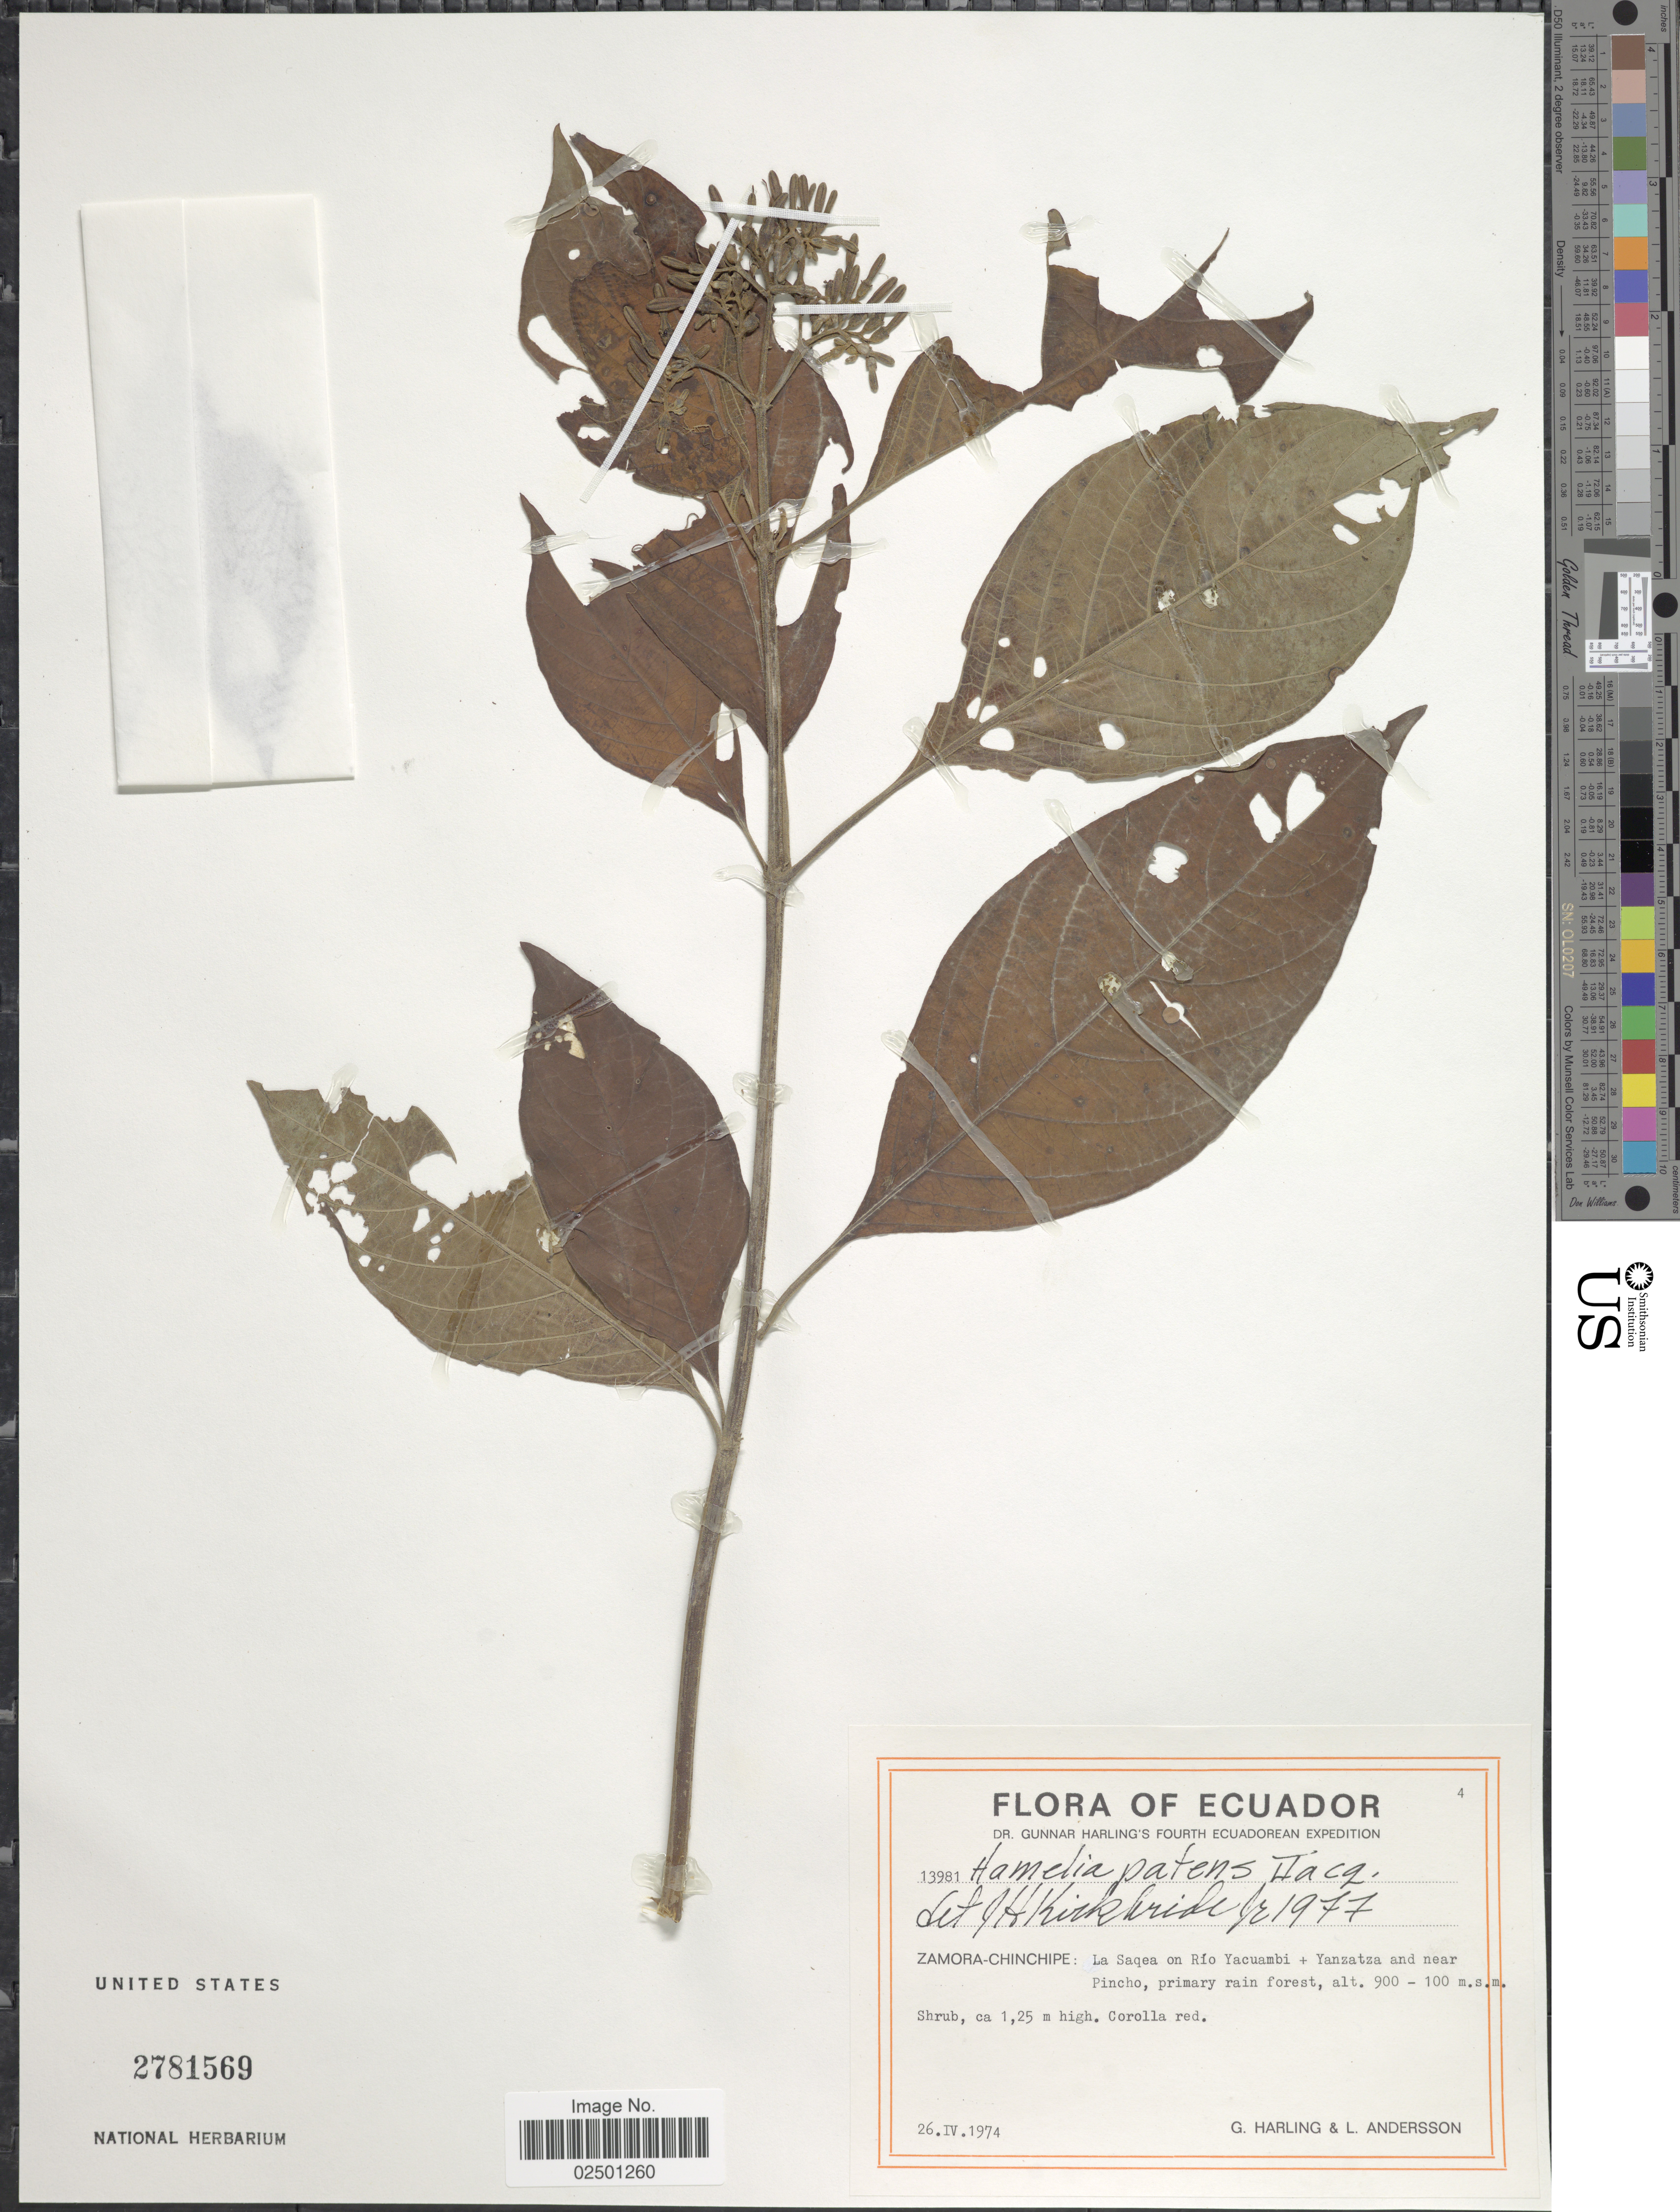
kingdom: Plantae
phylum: Tracheophyta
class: Magnoliopsida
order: Gentianales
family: Rubiaceae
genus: Hamelia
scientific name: Hamelia patens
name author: Jacq.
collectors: G. Harling & L. Andersson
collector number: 13981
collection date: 1974-04-26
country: Ecuador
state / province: Zamora-Chinchipe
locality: La Saqea on Rio Yacuambi + Yanzatza and near Pincho.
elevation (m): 100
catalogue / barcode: US 2781569